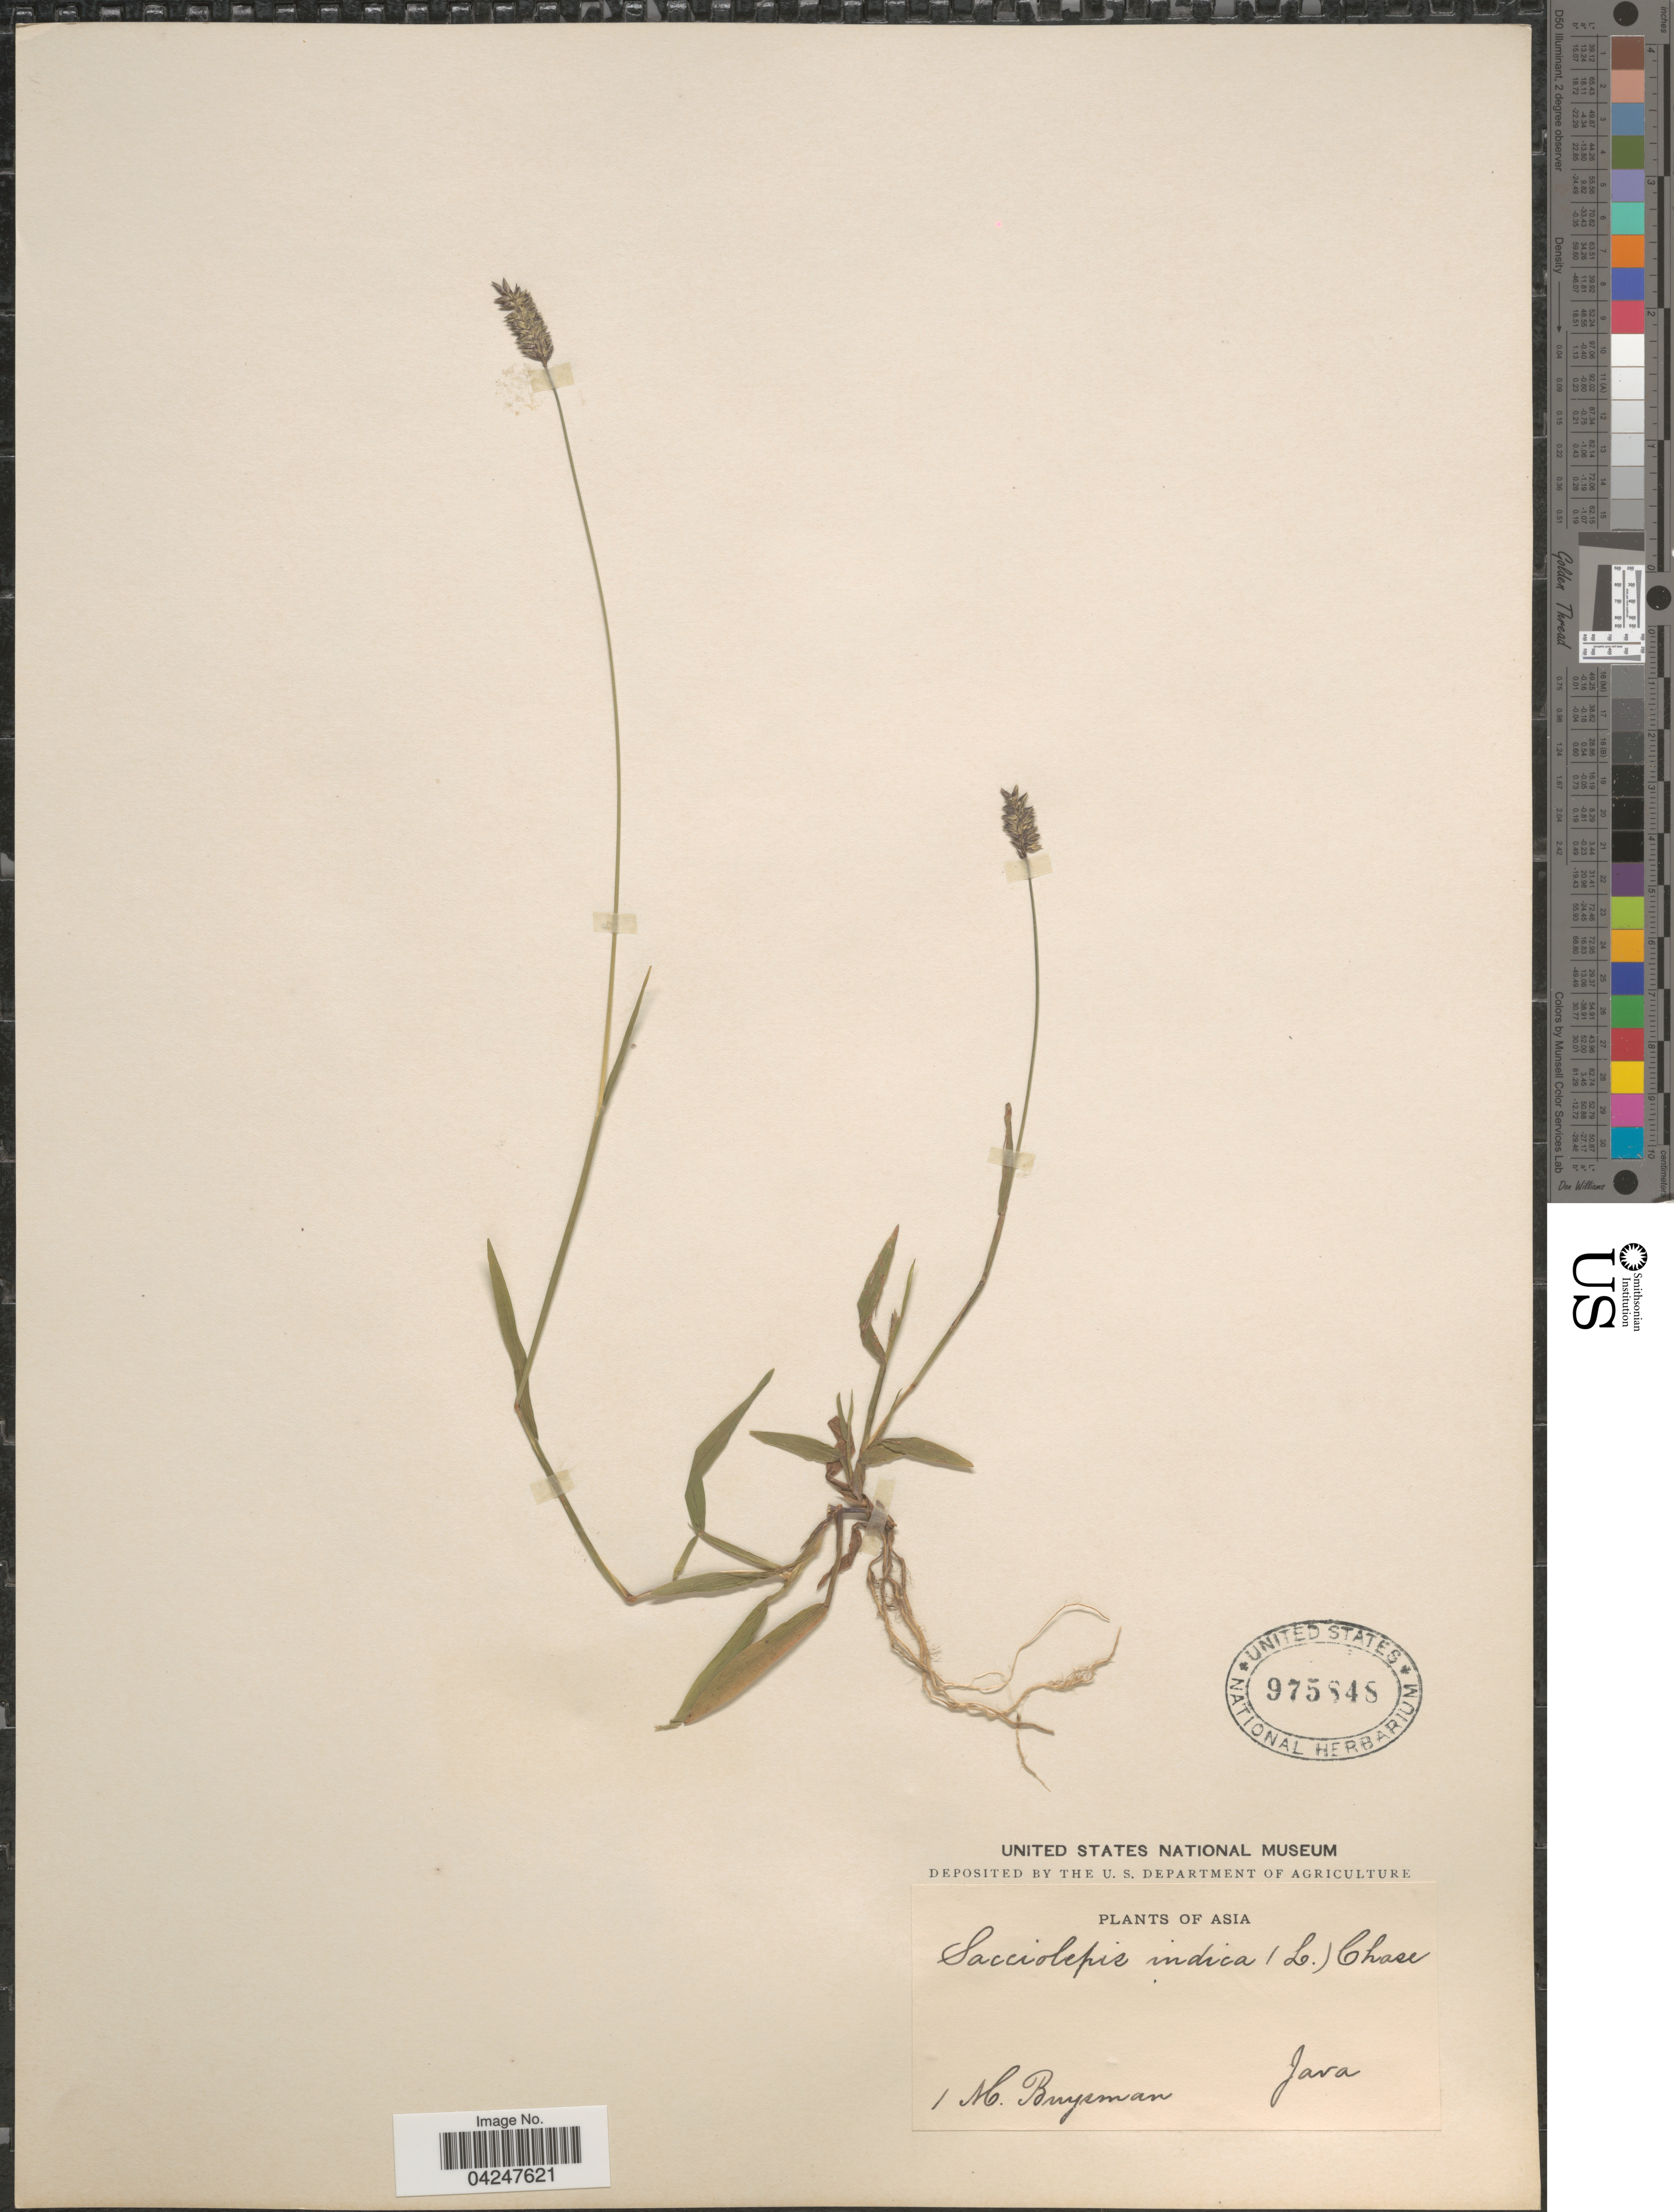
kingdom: Plantae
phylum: Tracheophyta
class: Liliopsida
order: Poales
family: Poaceae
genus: Sacciolepis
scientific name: Sacciolepis indica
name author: (L.) Chase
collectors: M. Buysman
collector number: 1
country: Indonesia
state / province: Java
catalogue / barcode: US 975848